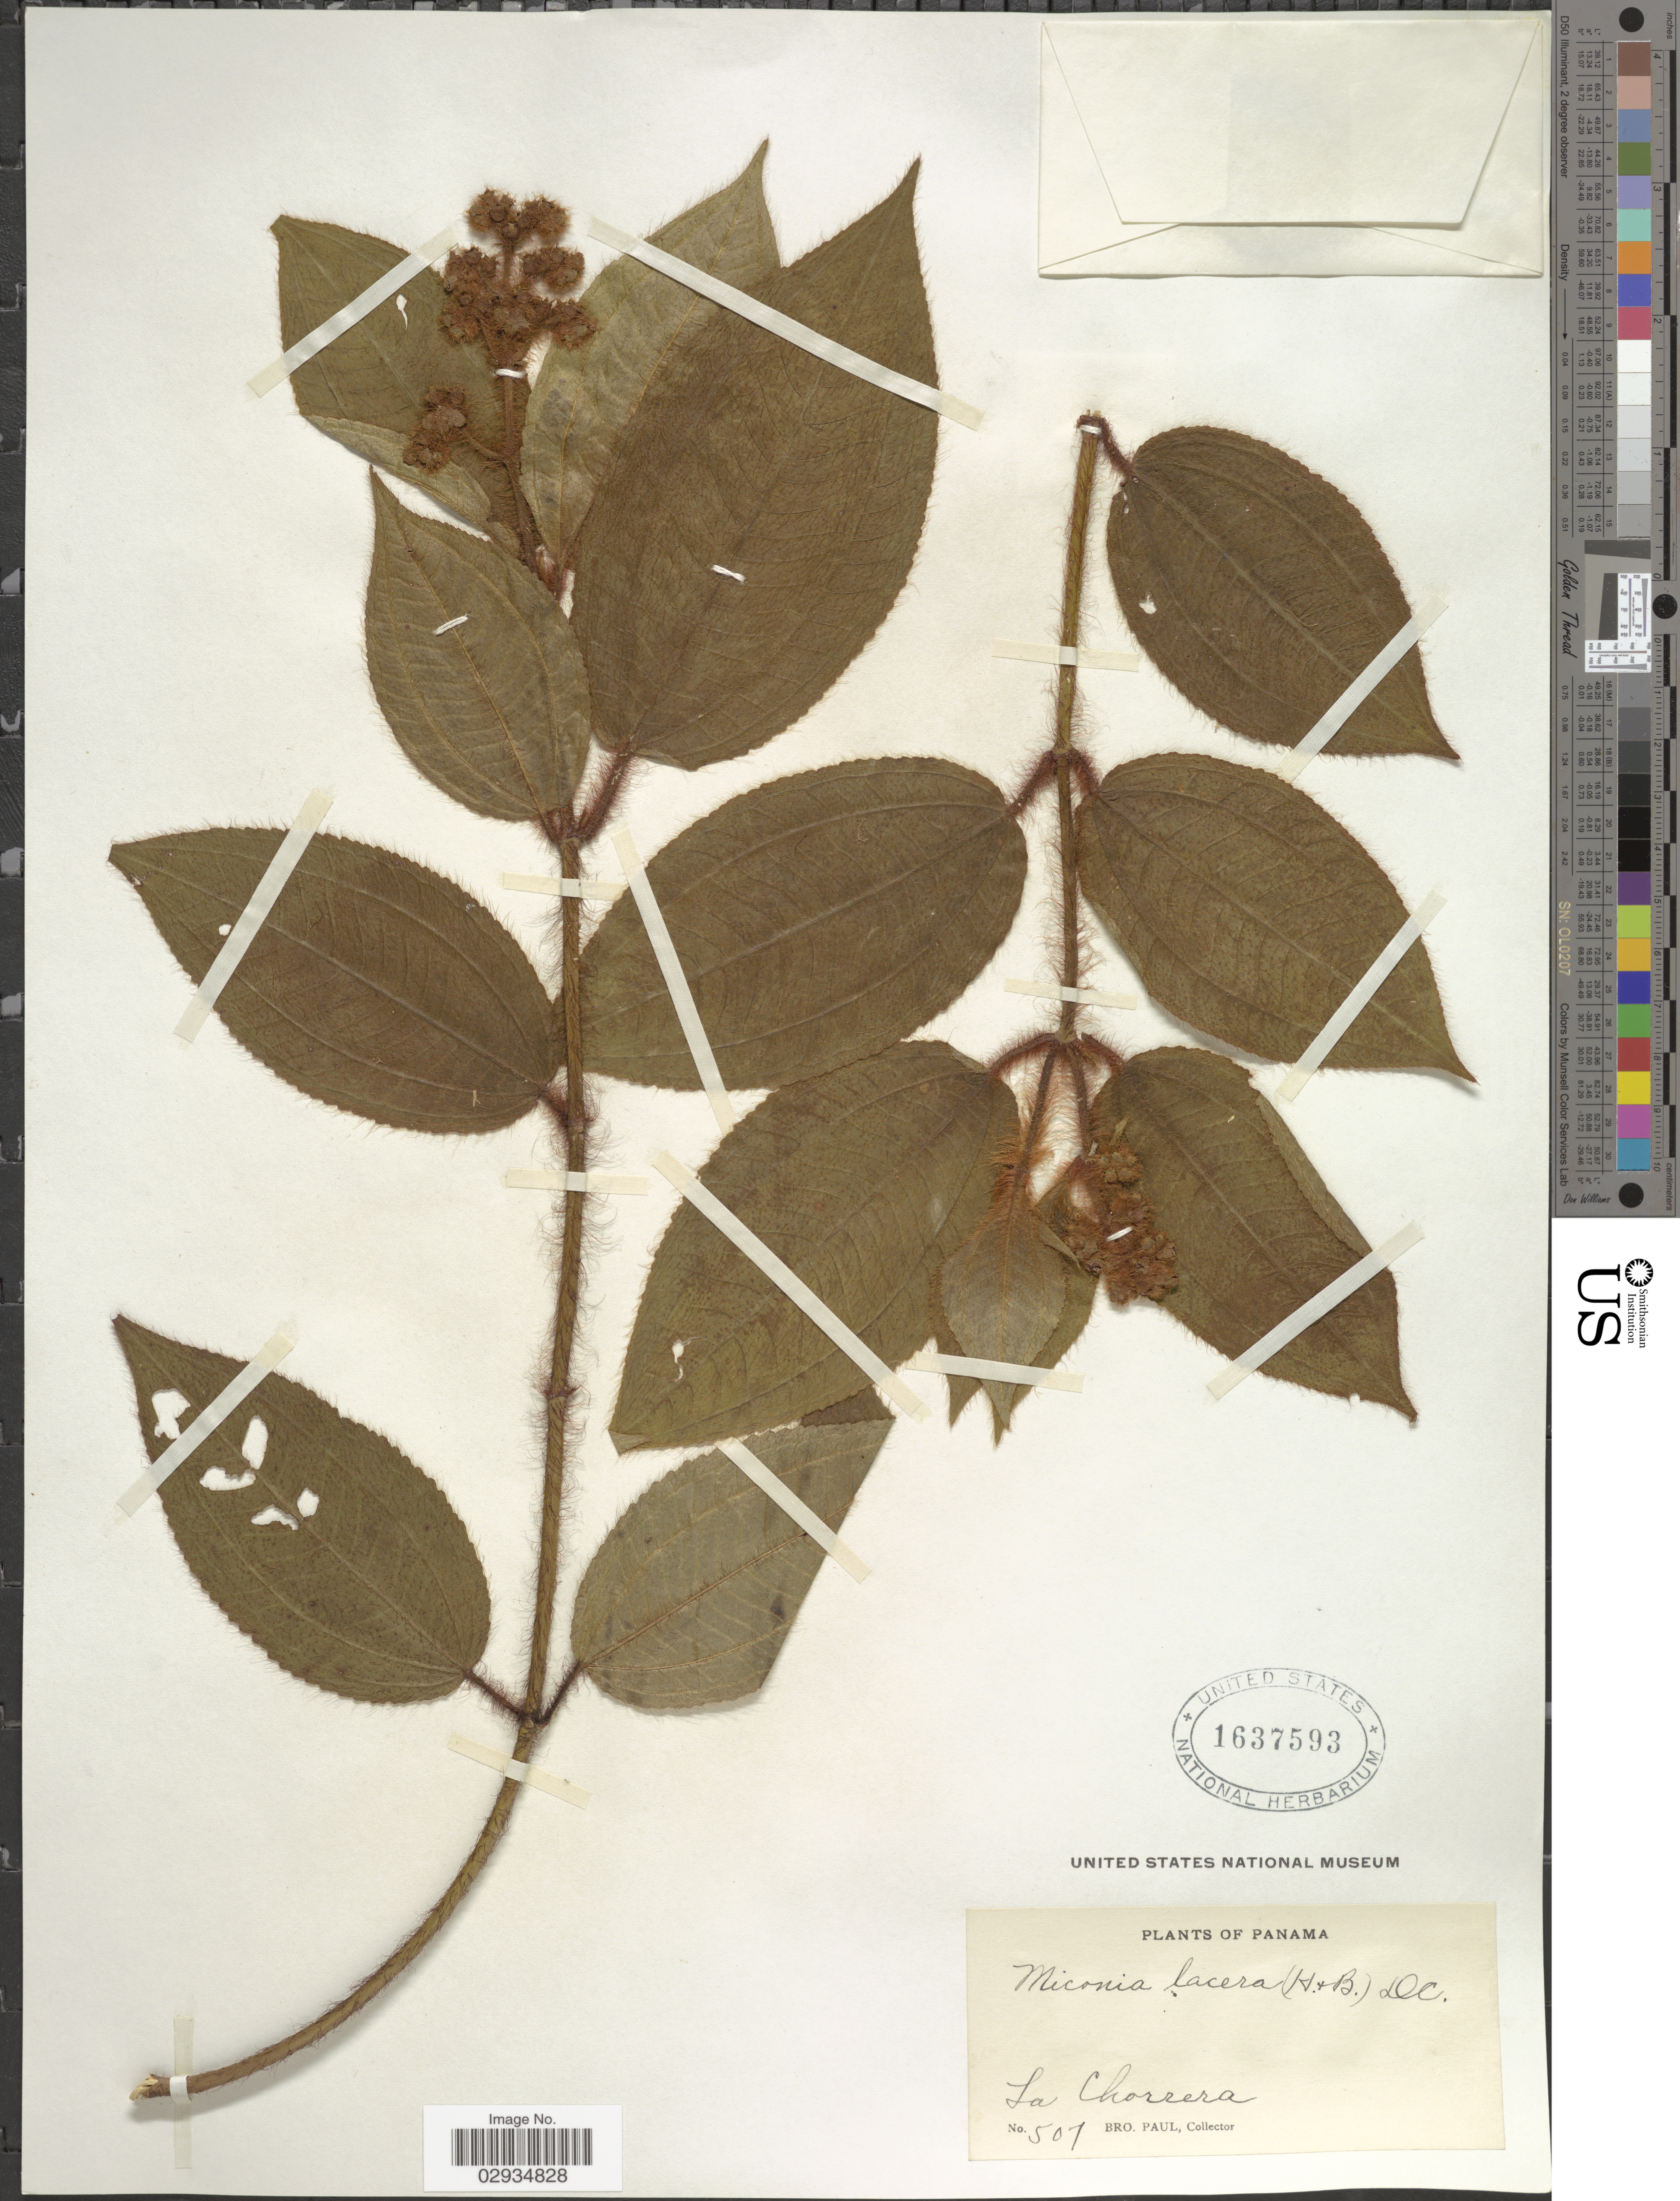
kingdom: Plantae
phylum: Tracheophyta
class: Magnoliopsida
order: Myrtales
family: Melastomataceae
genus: Miconia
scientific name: Miconia lacera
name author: (Bonpl.) Naudin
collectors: B. Paul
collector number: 507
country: Panama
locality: La Chorrera.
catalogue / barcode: US 1637593